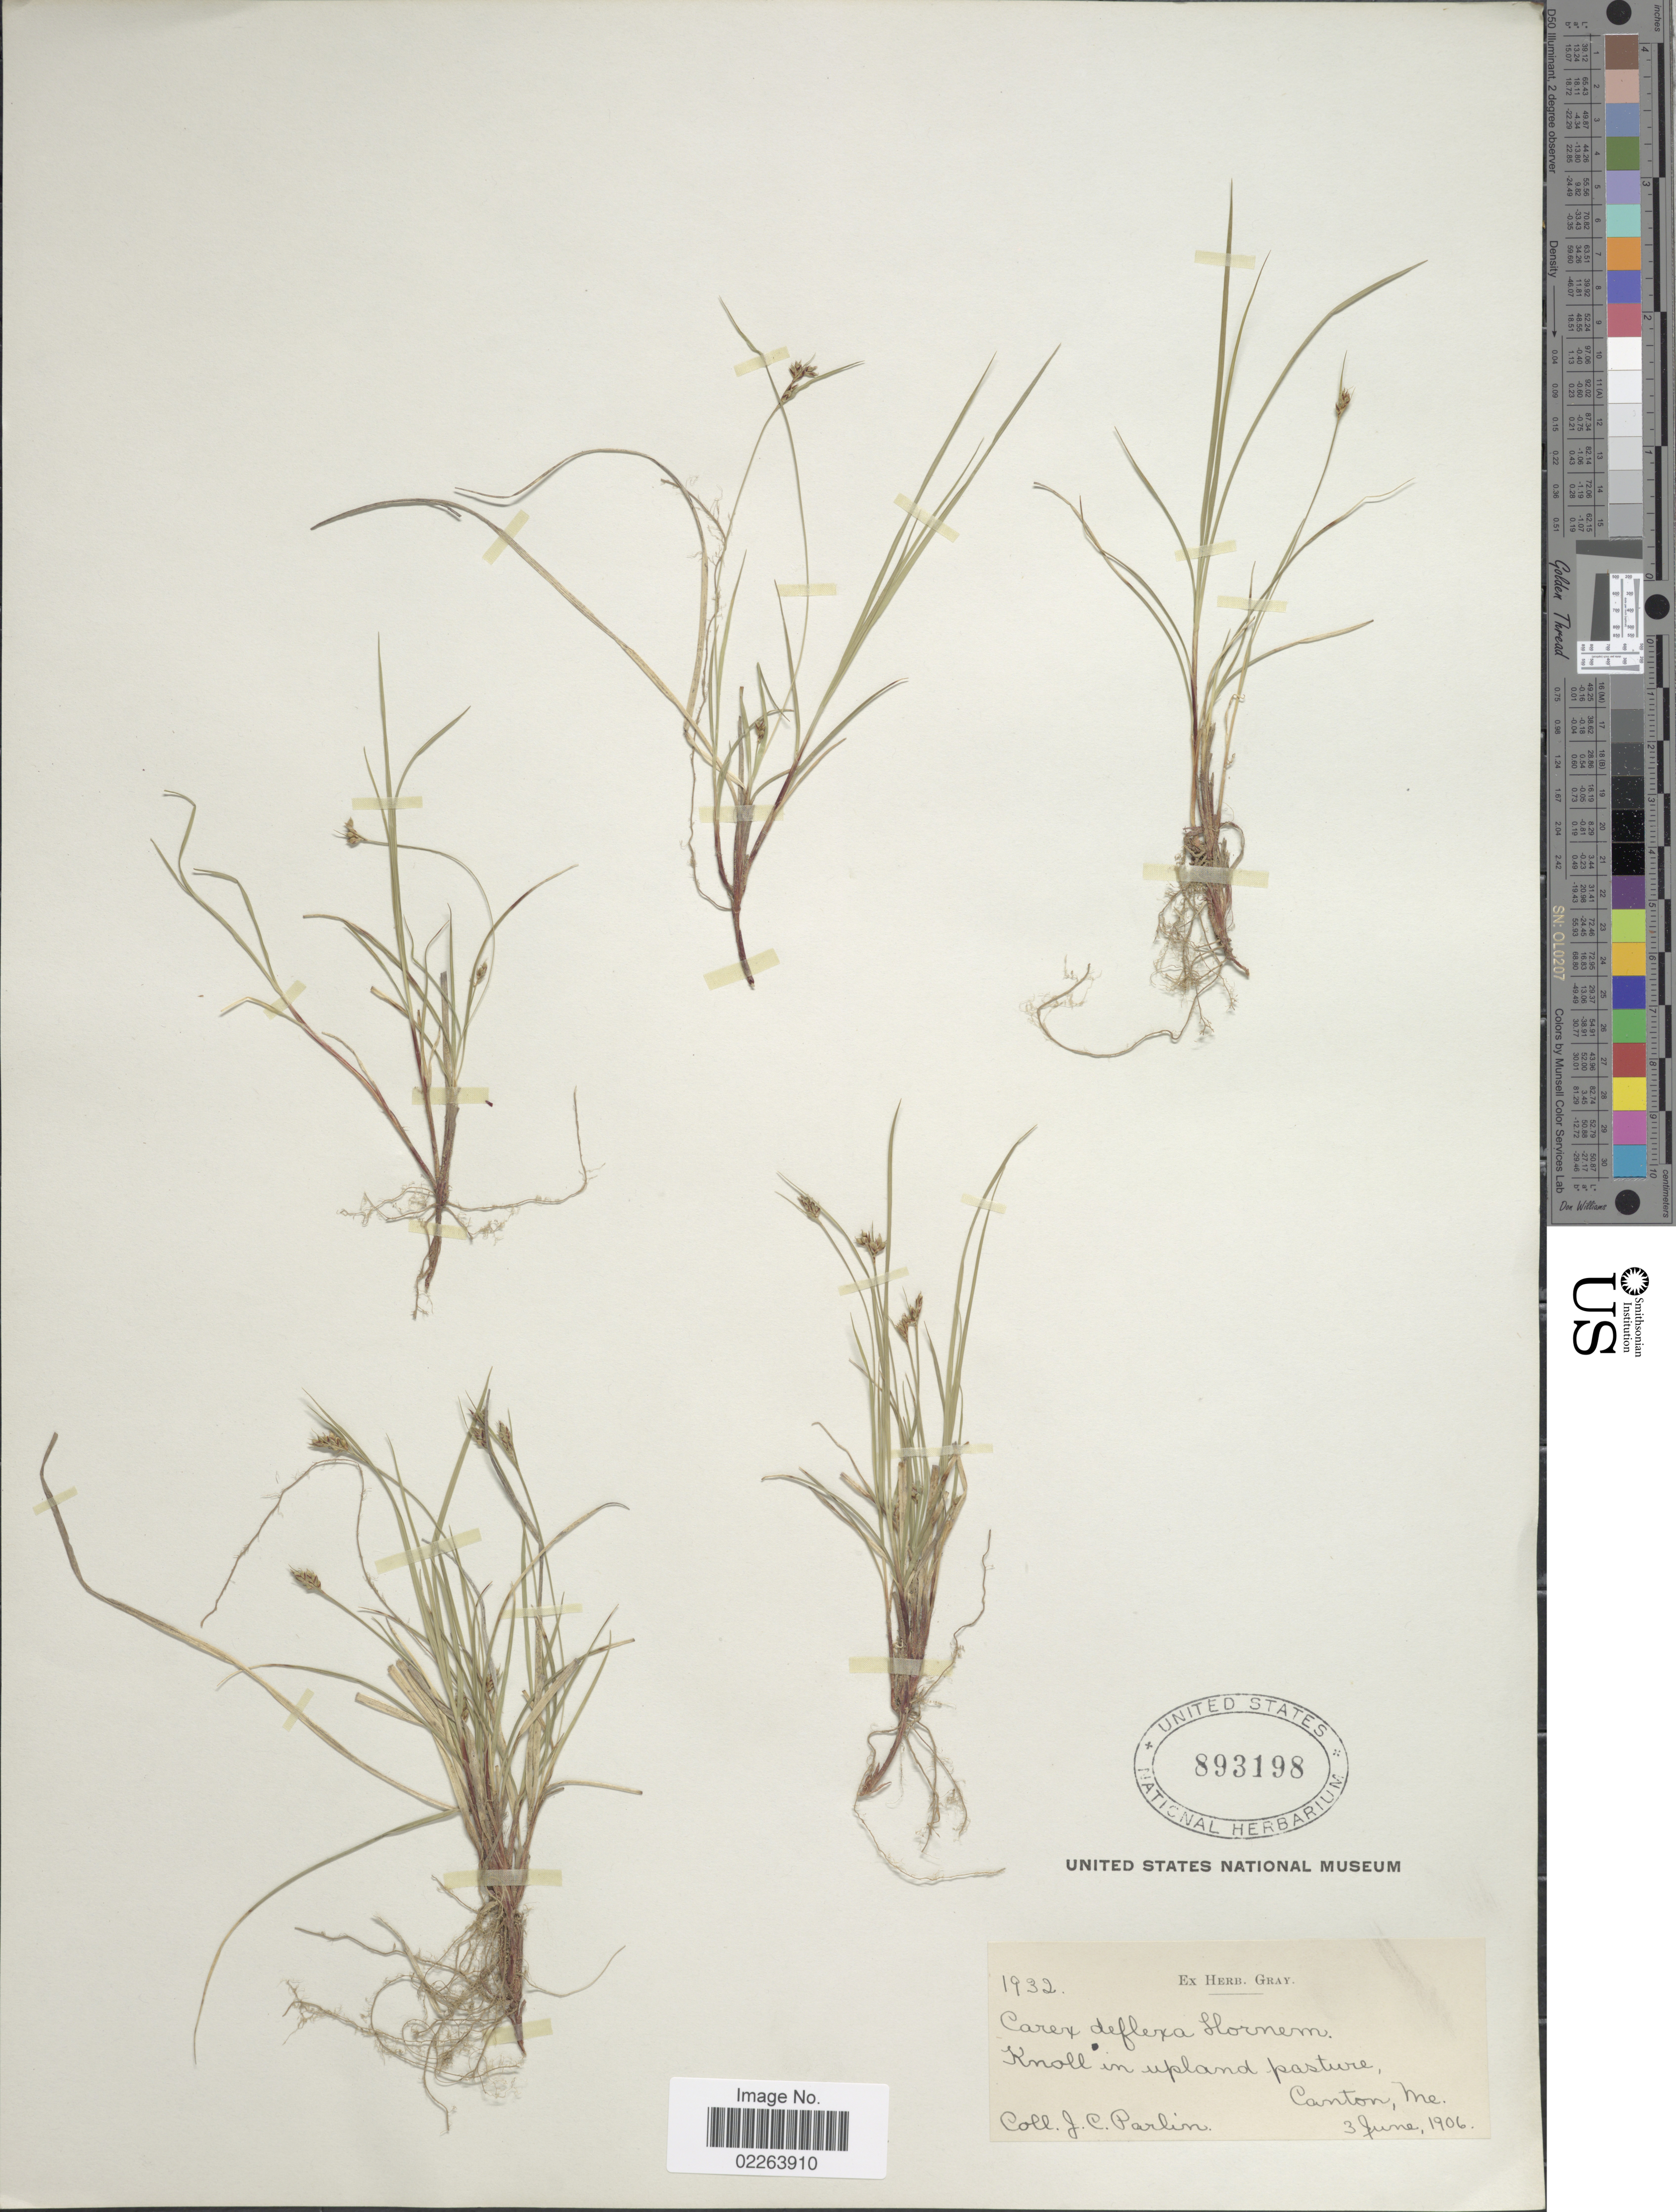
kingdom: Plantae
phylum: Tracheophyta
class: Liliopsida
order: Poales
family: Cyperaceae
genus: Carex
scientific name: Carex deflexa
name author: Hornem.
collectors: J. Parlin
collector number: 1932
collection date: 1906-06-03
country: United States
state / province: Maine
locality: Knoll in upland pasture, Canton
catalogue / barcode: US 893198